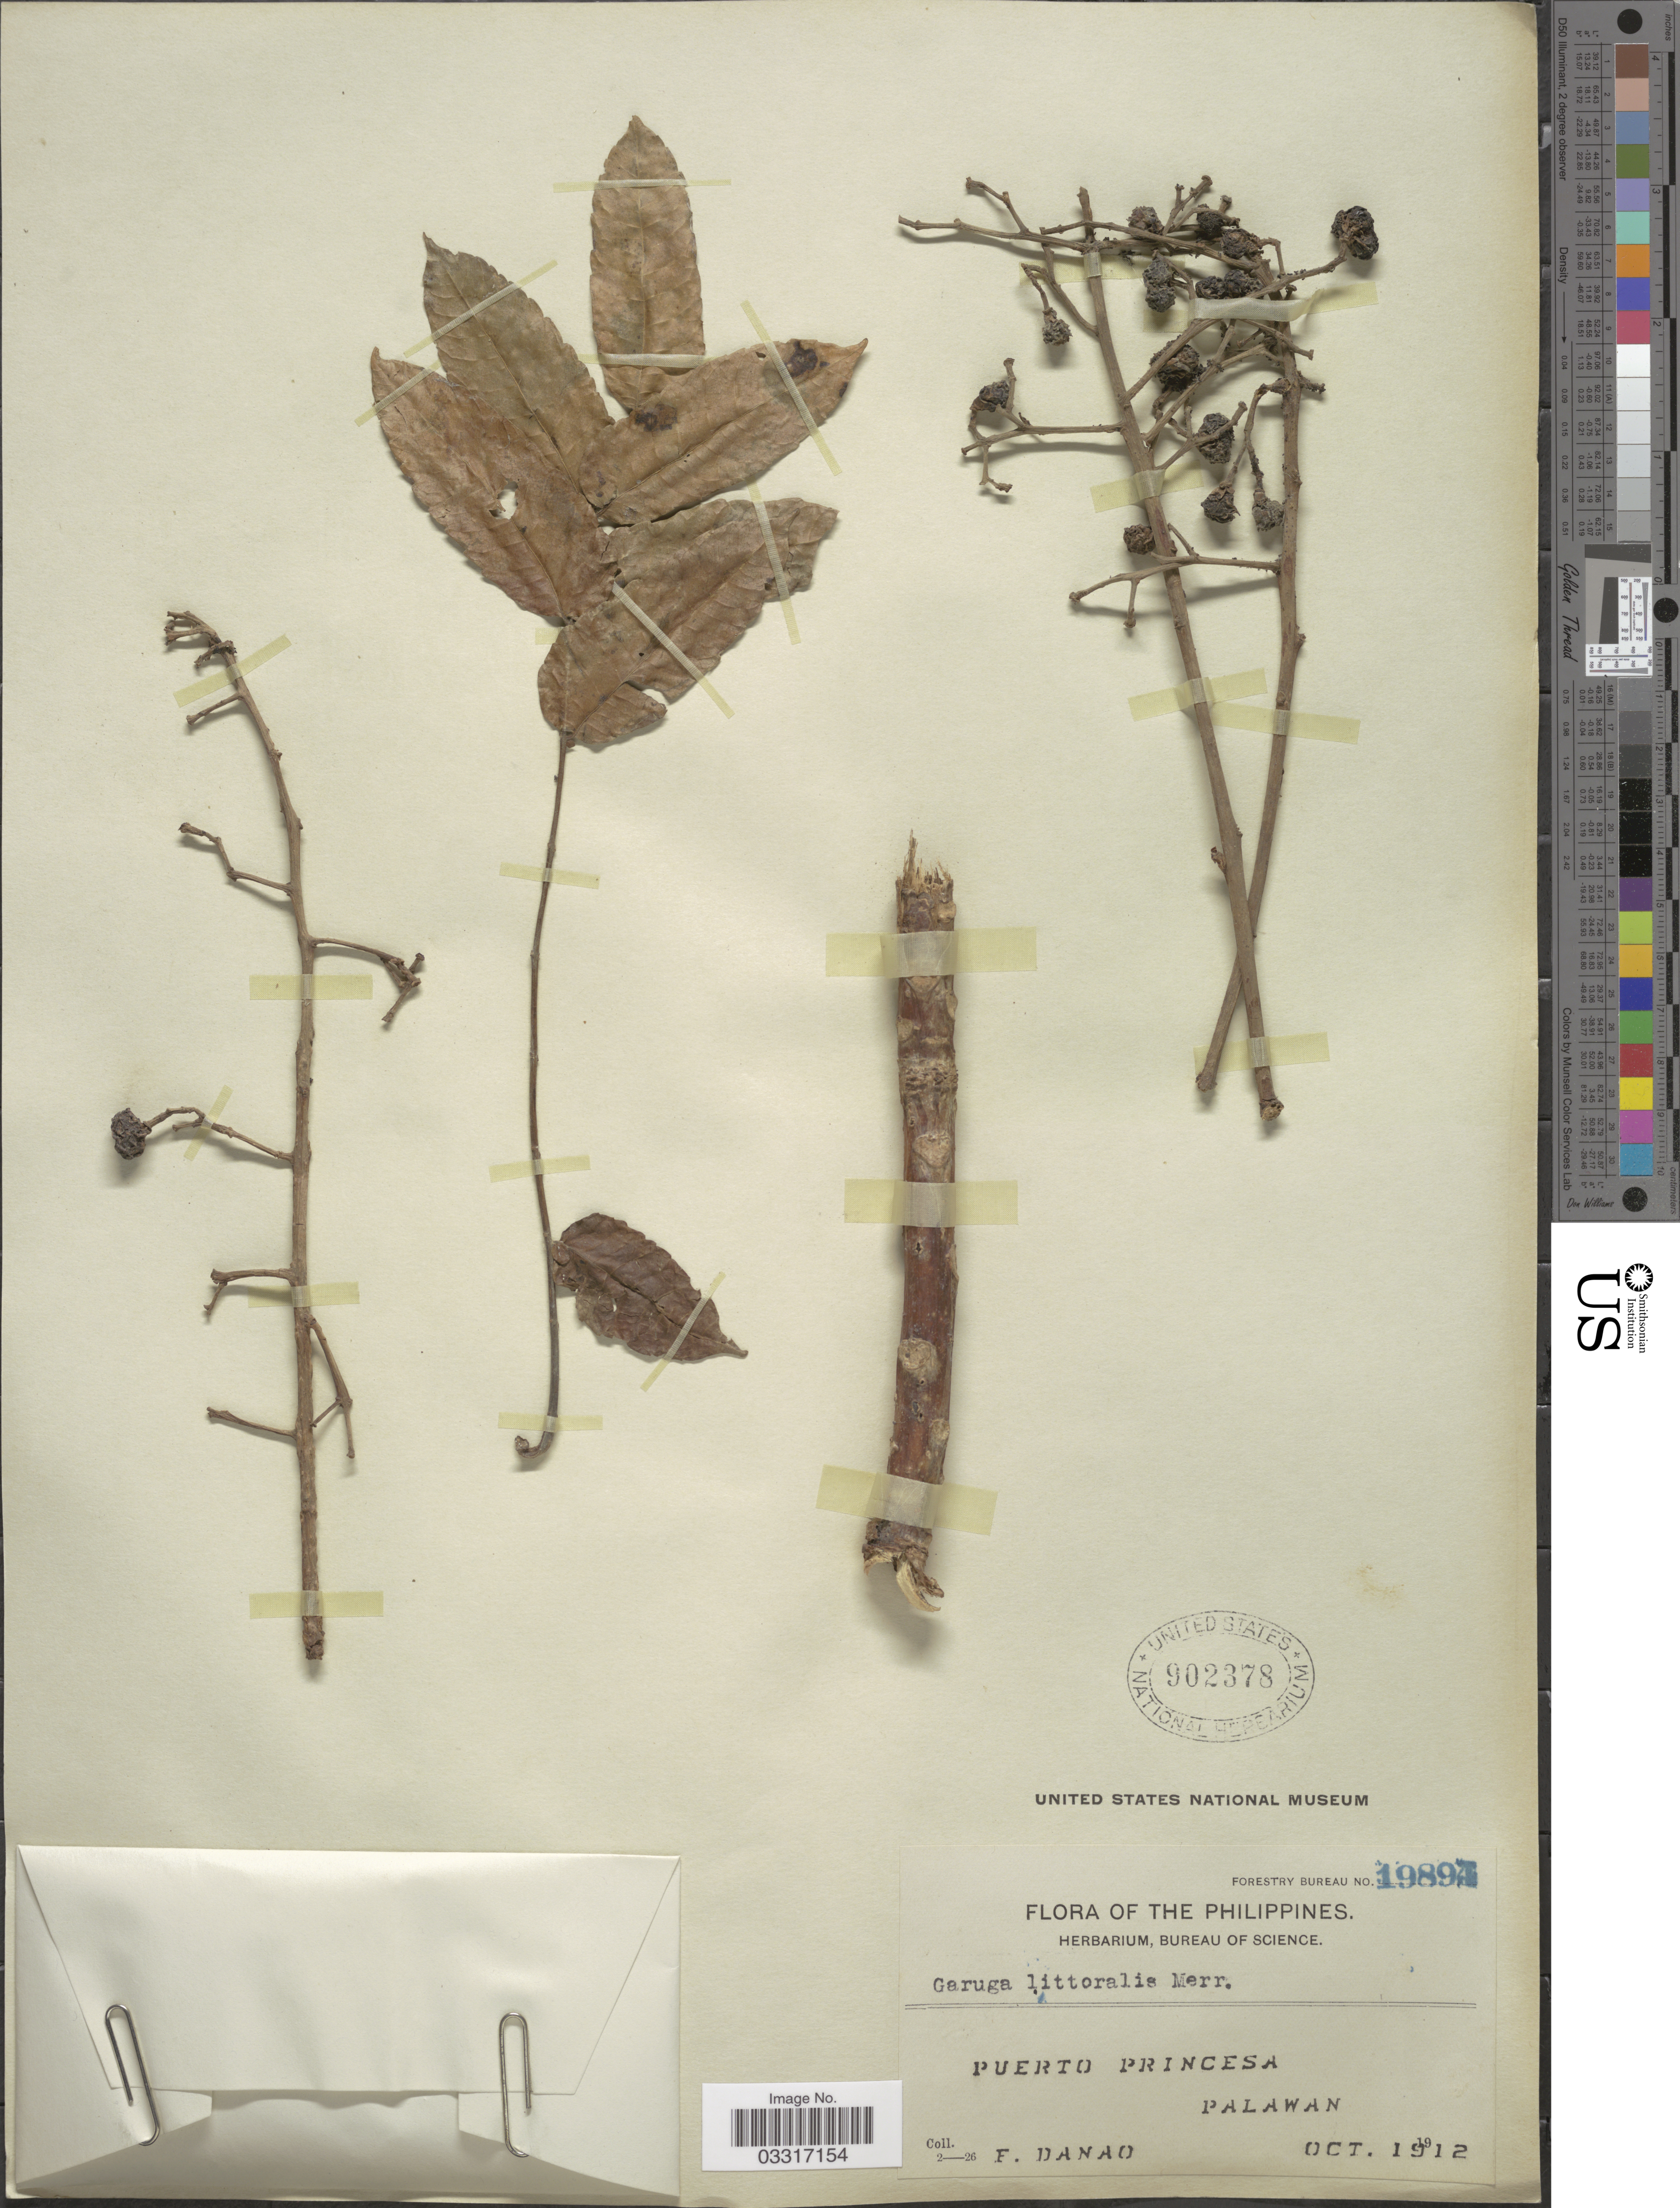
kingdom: Plantae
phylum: Tracheophyta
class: Magnoliopsida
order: Sapindales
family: Burseraceae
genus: Garuga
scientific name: Garuga littoralis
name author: Merr.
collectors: F. Danao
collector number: Forestry Bureau 19894*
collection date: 1912-10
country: Philippines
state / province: Mimaropa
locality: Puerto Princesa, Palawan.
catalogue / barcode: US 902378